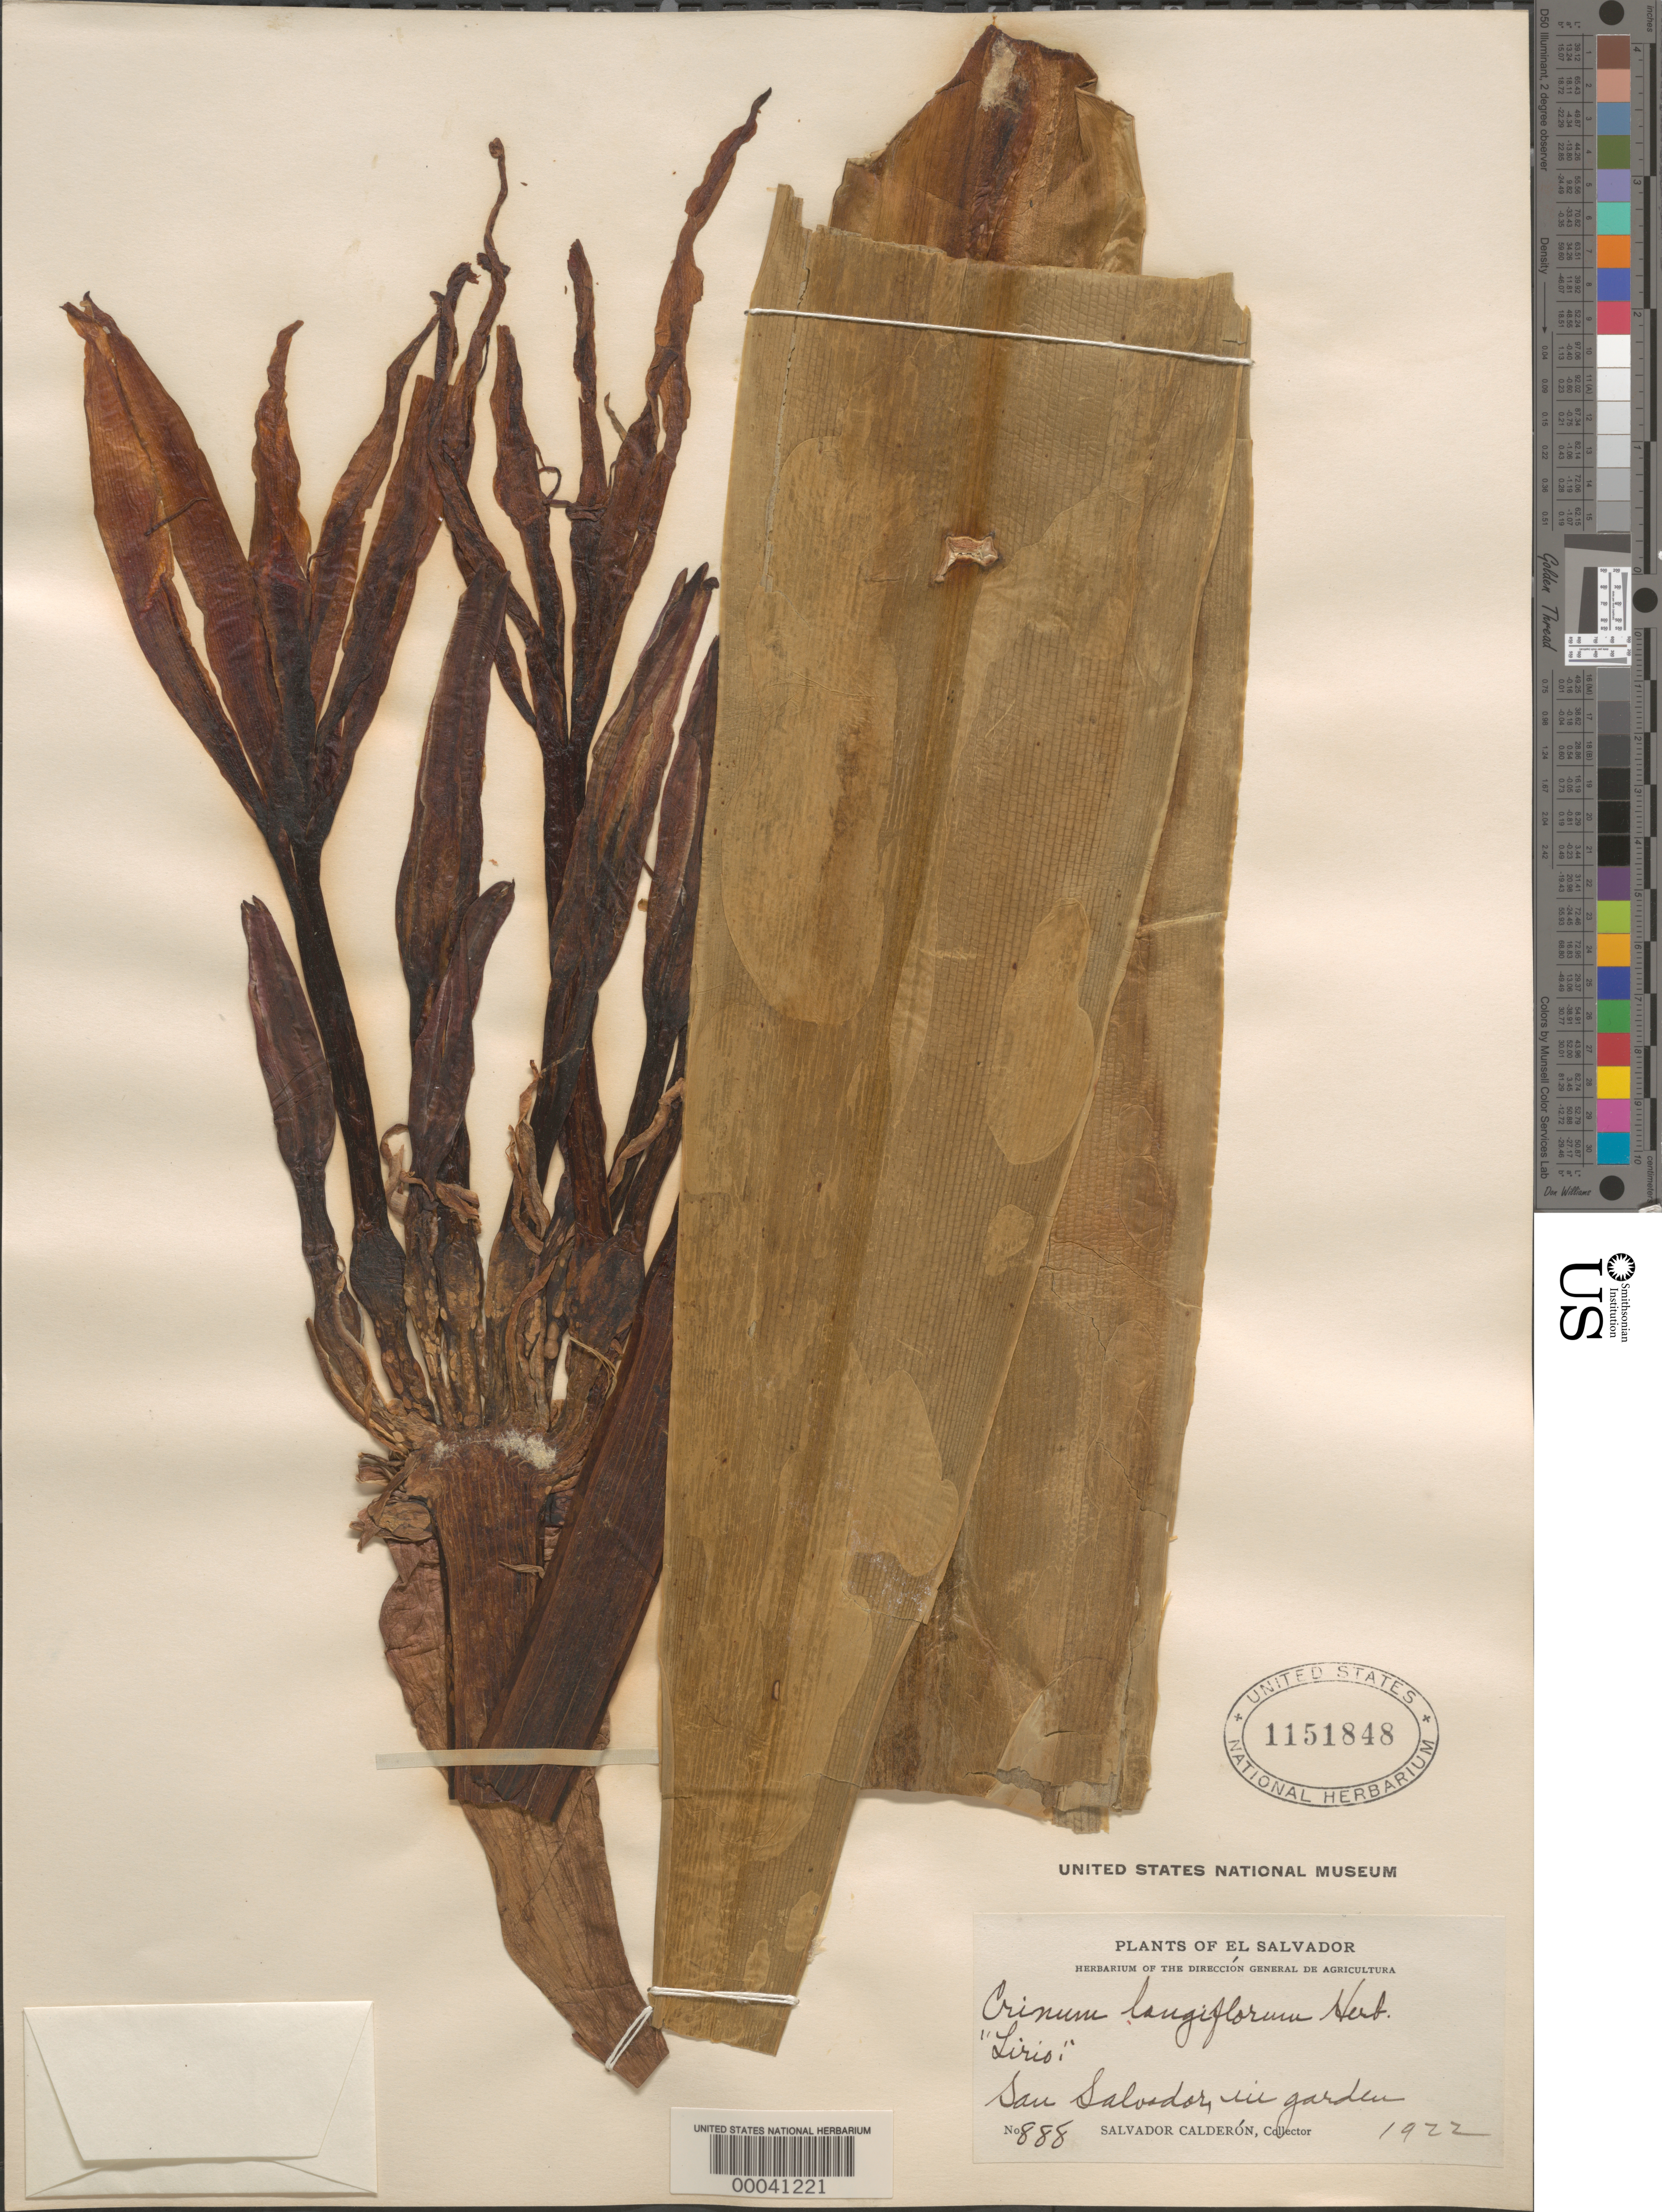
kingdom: Plantae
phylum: Tracheophyta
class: Liliopsida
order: Asparagales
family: Amaryllidaceae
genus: Crinum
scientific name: Crinum longiflorum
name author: Herb.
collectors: S. Calderón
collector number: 888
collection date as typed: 1922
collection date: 1922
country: El Salvador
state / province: San Salvador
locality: San salvador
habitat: In garden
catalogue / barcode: US 1151848